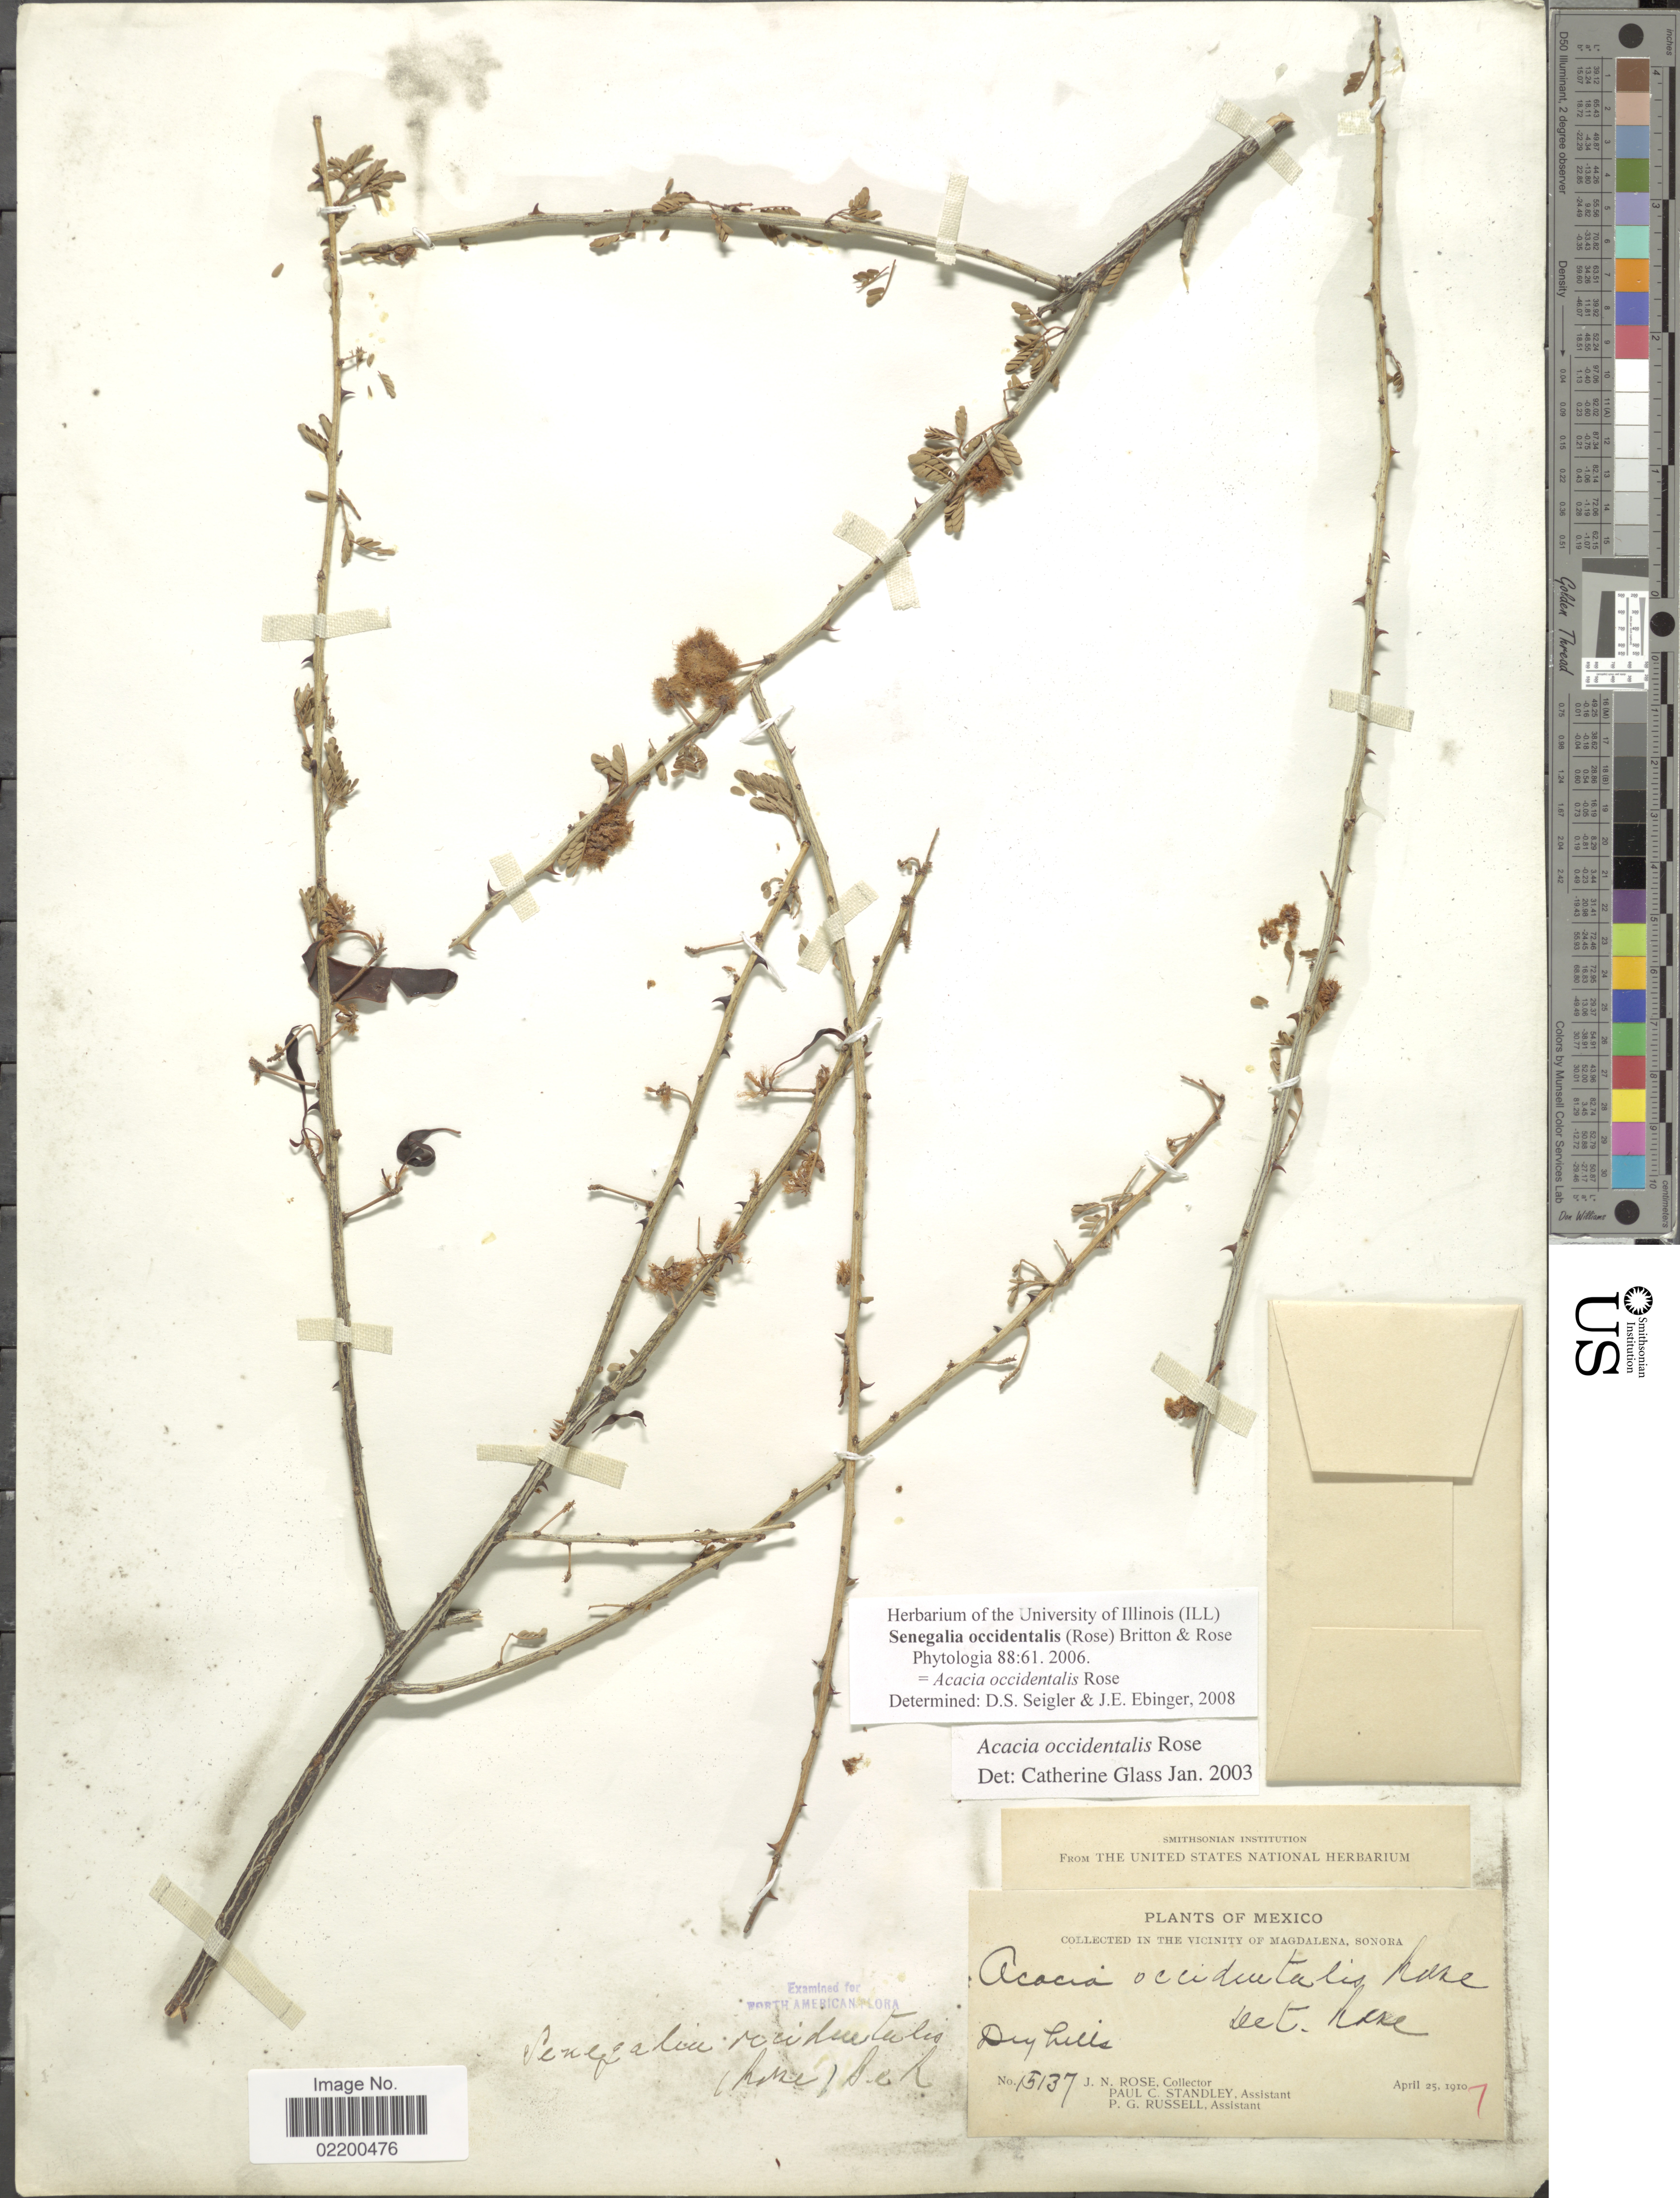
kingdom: Plantae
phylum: Tracheophyta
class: Magnoliopsida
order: Fabales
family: Fabaceae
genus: Senegalia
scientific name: Senegalia occidentalis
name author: (Rose) Britton & Rose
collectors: J. N. Rose, P. C. Standley & P. G. Russell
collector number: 15137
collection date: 1917-04-25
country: Mexico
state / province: Sonora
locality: In The Vicinity of Magdalena, Sonora